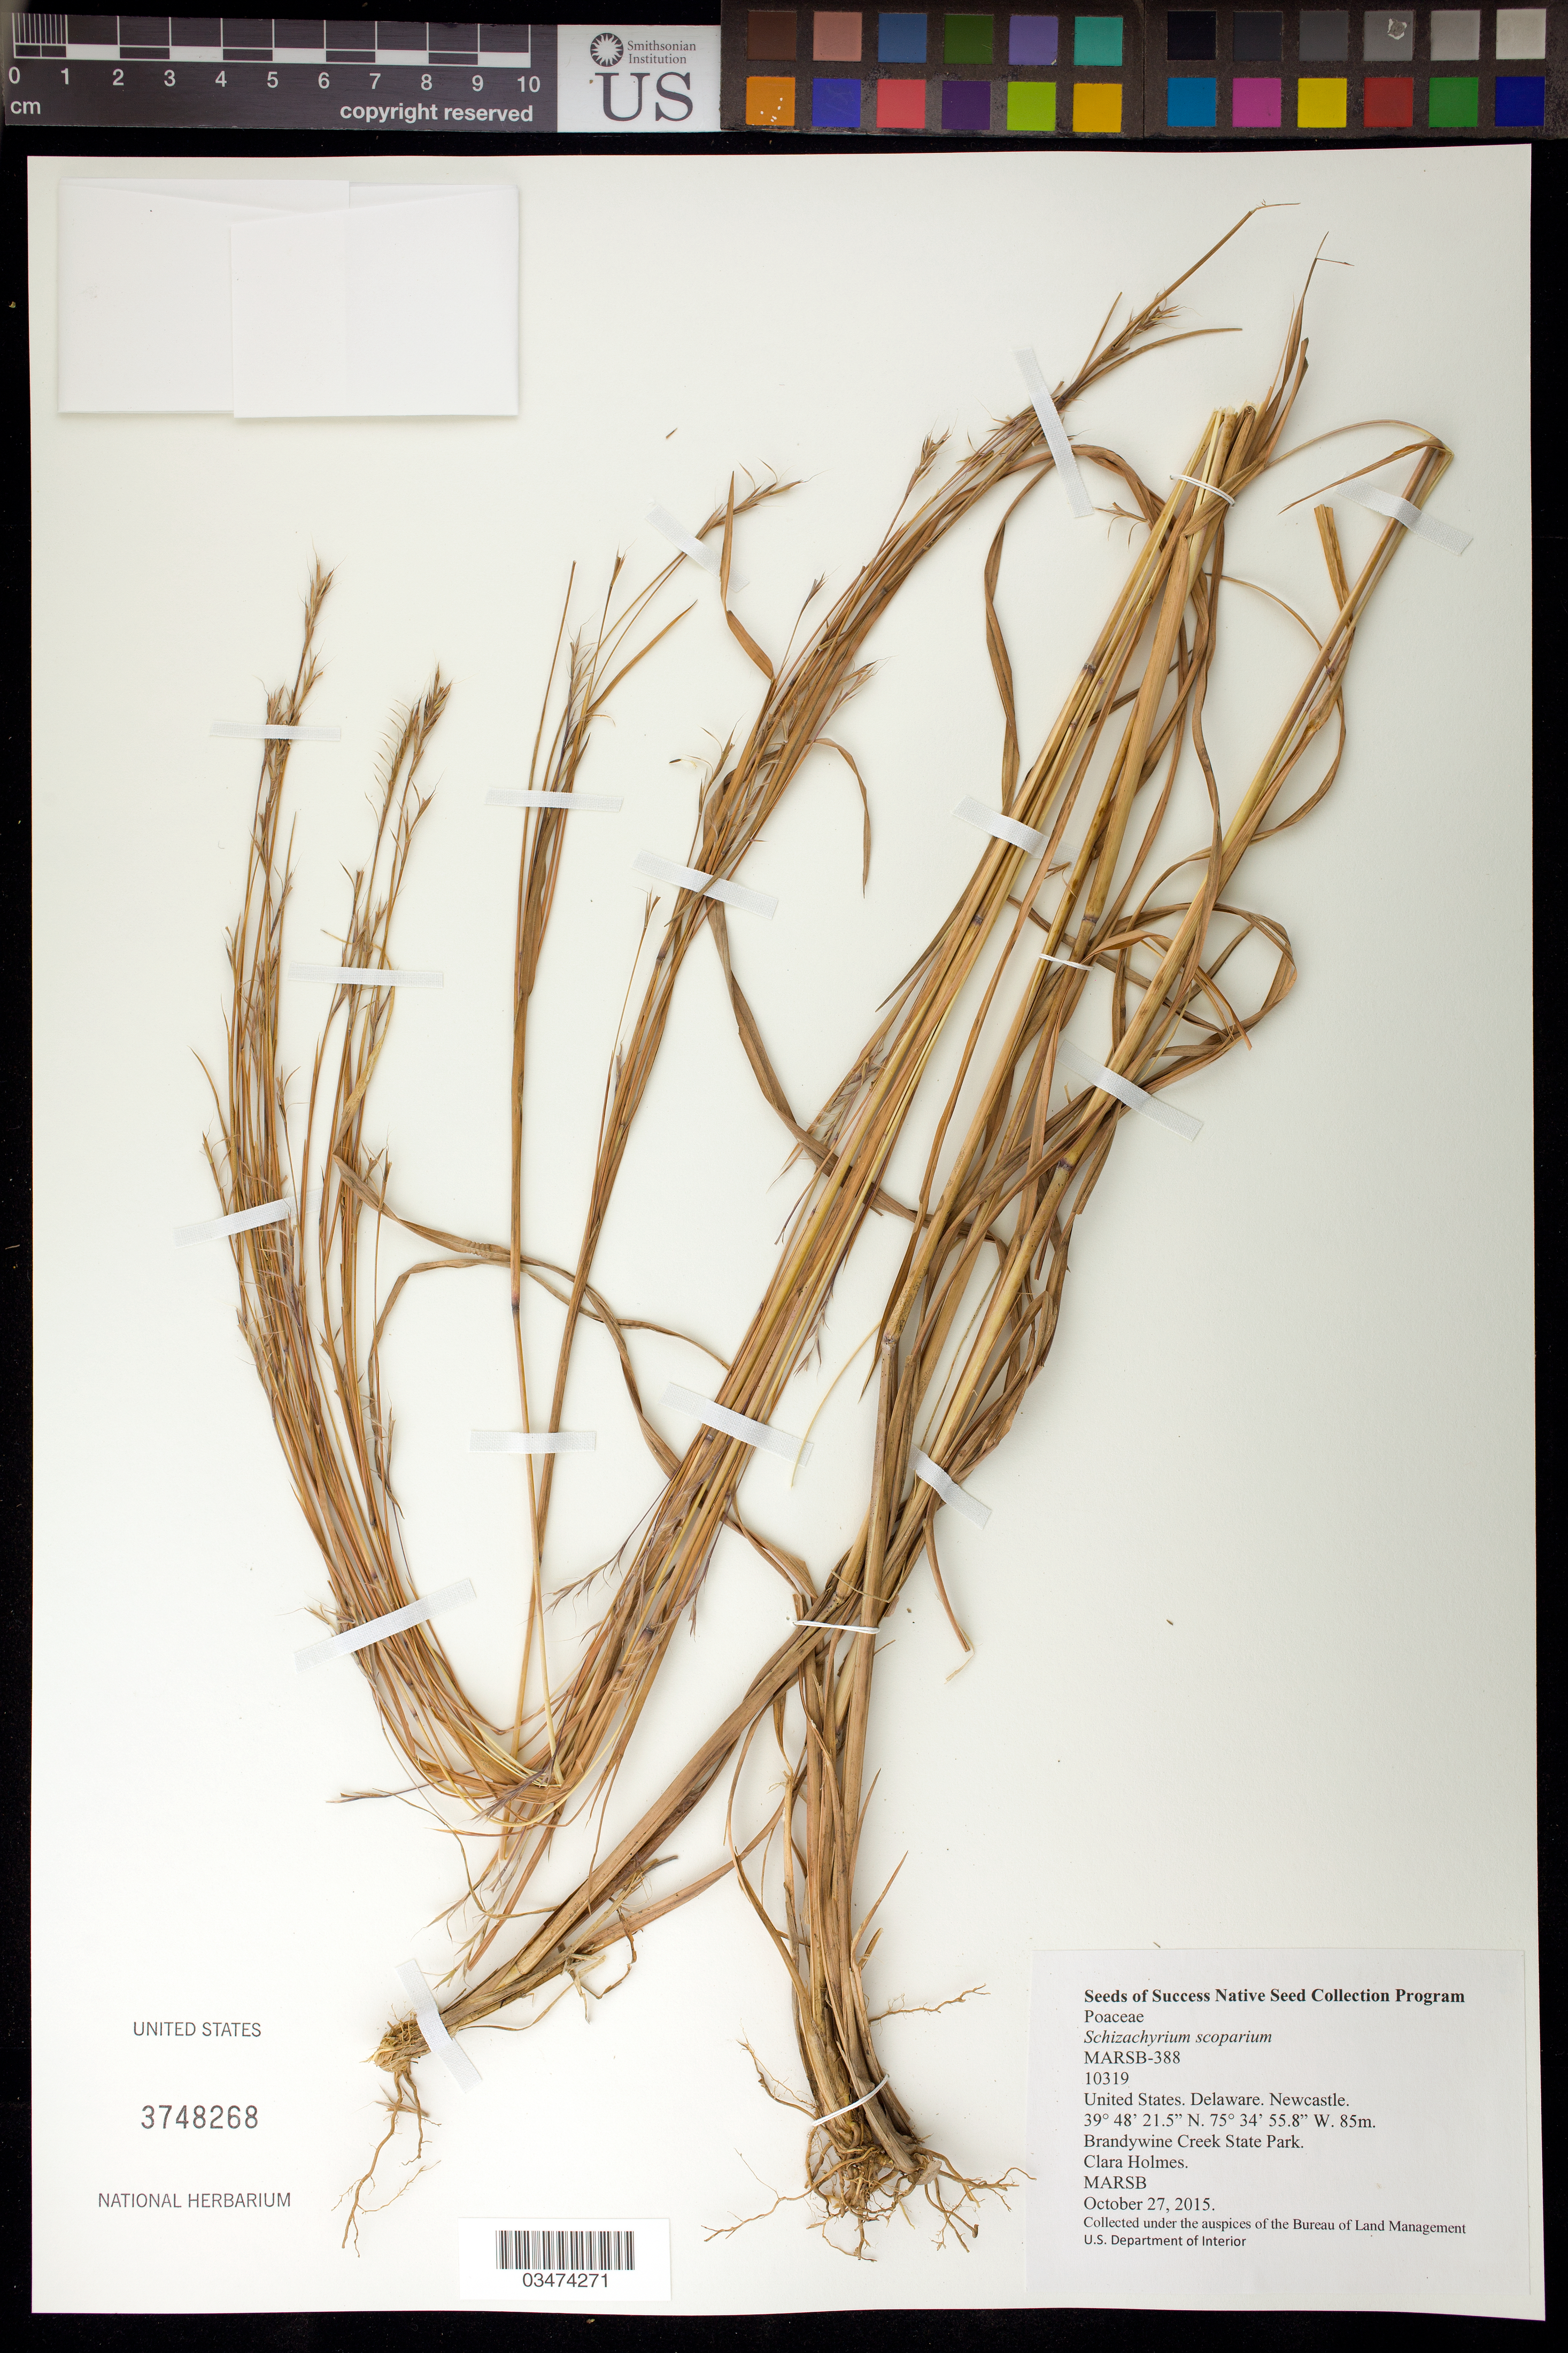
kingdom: Plantae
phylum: Tracheophyta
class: Liliopsida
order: Poales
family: Poaceae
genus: Schizachyrium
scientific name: Schizachyrium scoparium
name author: (Michx.) Nash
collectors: C. Holmes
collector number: MARSB-388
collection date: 2015-10-27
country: United States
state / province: Delaware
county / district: New Castle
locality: Brandywine Creek State Park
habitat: Early successional grassland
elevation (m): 26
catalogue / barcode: US 3748268